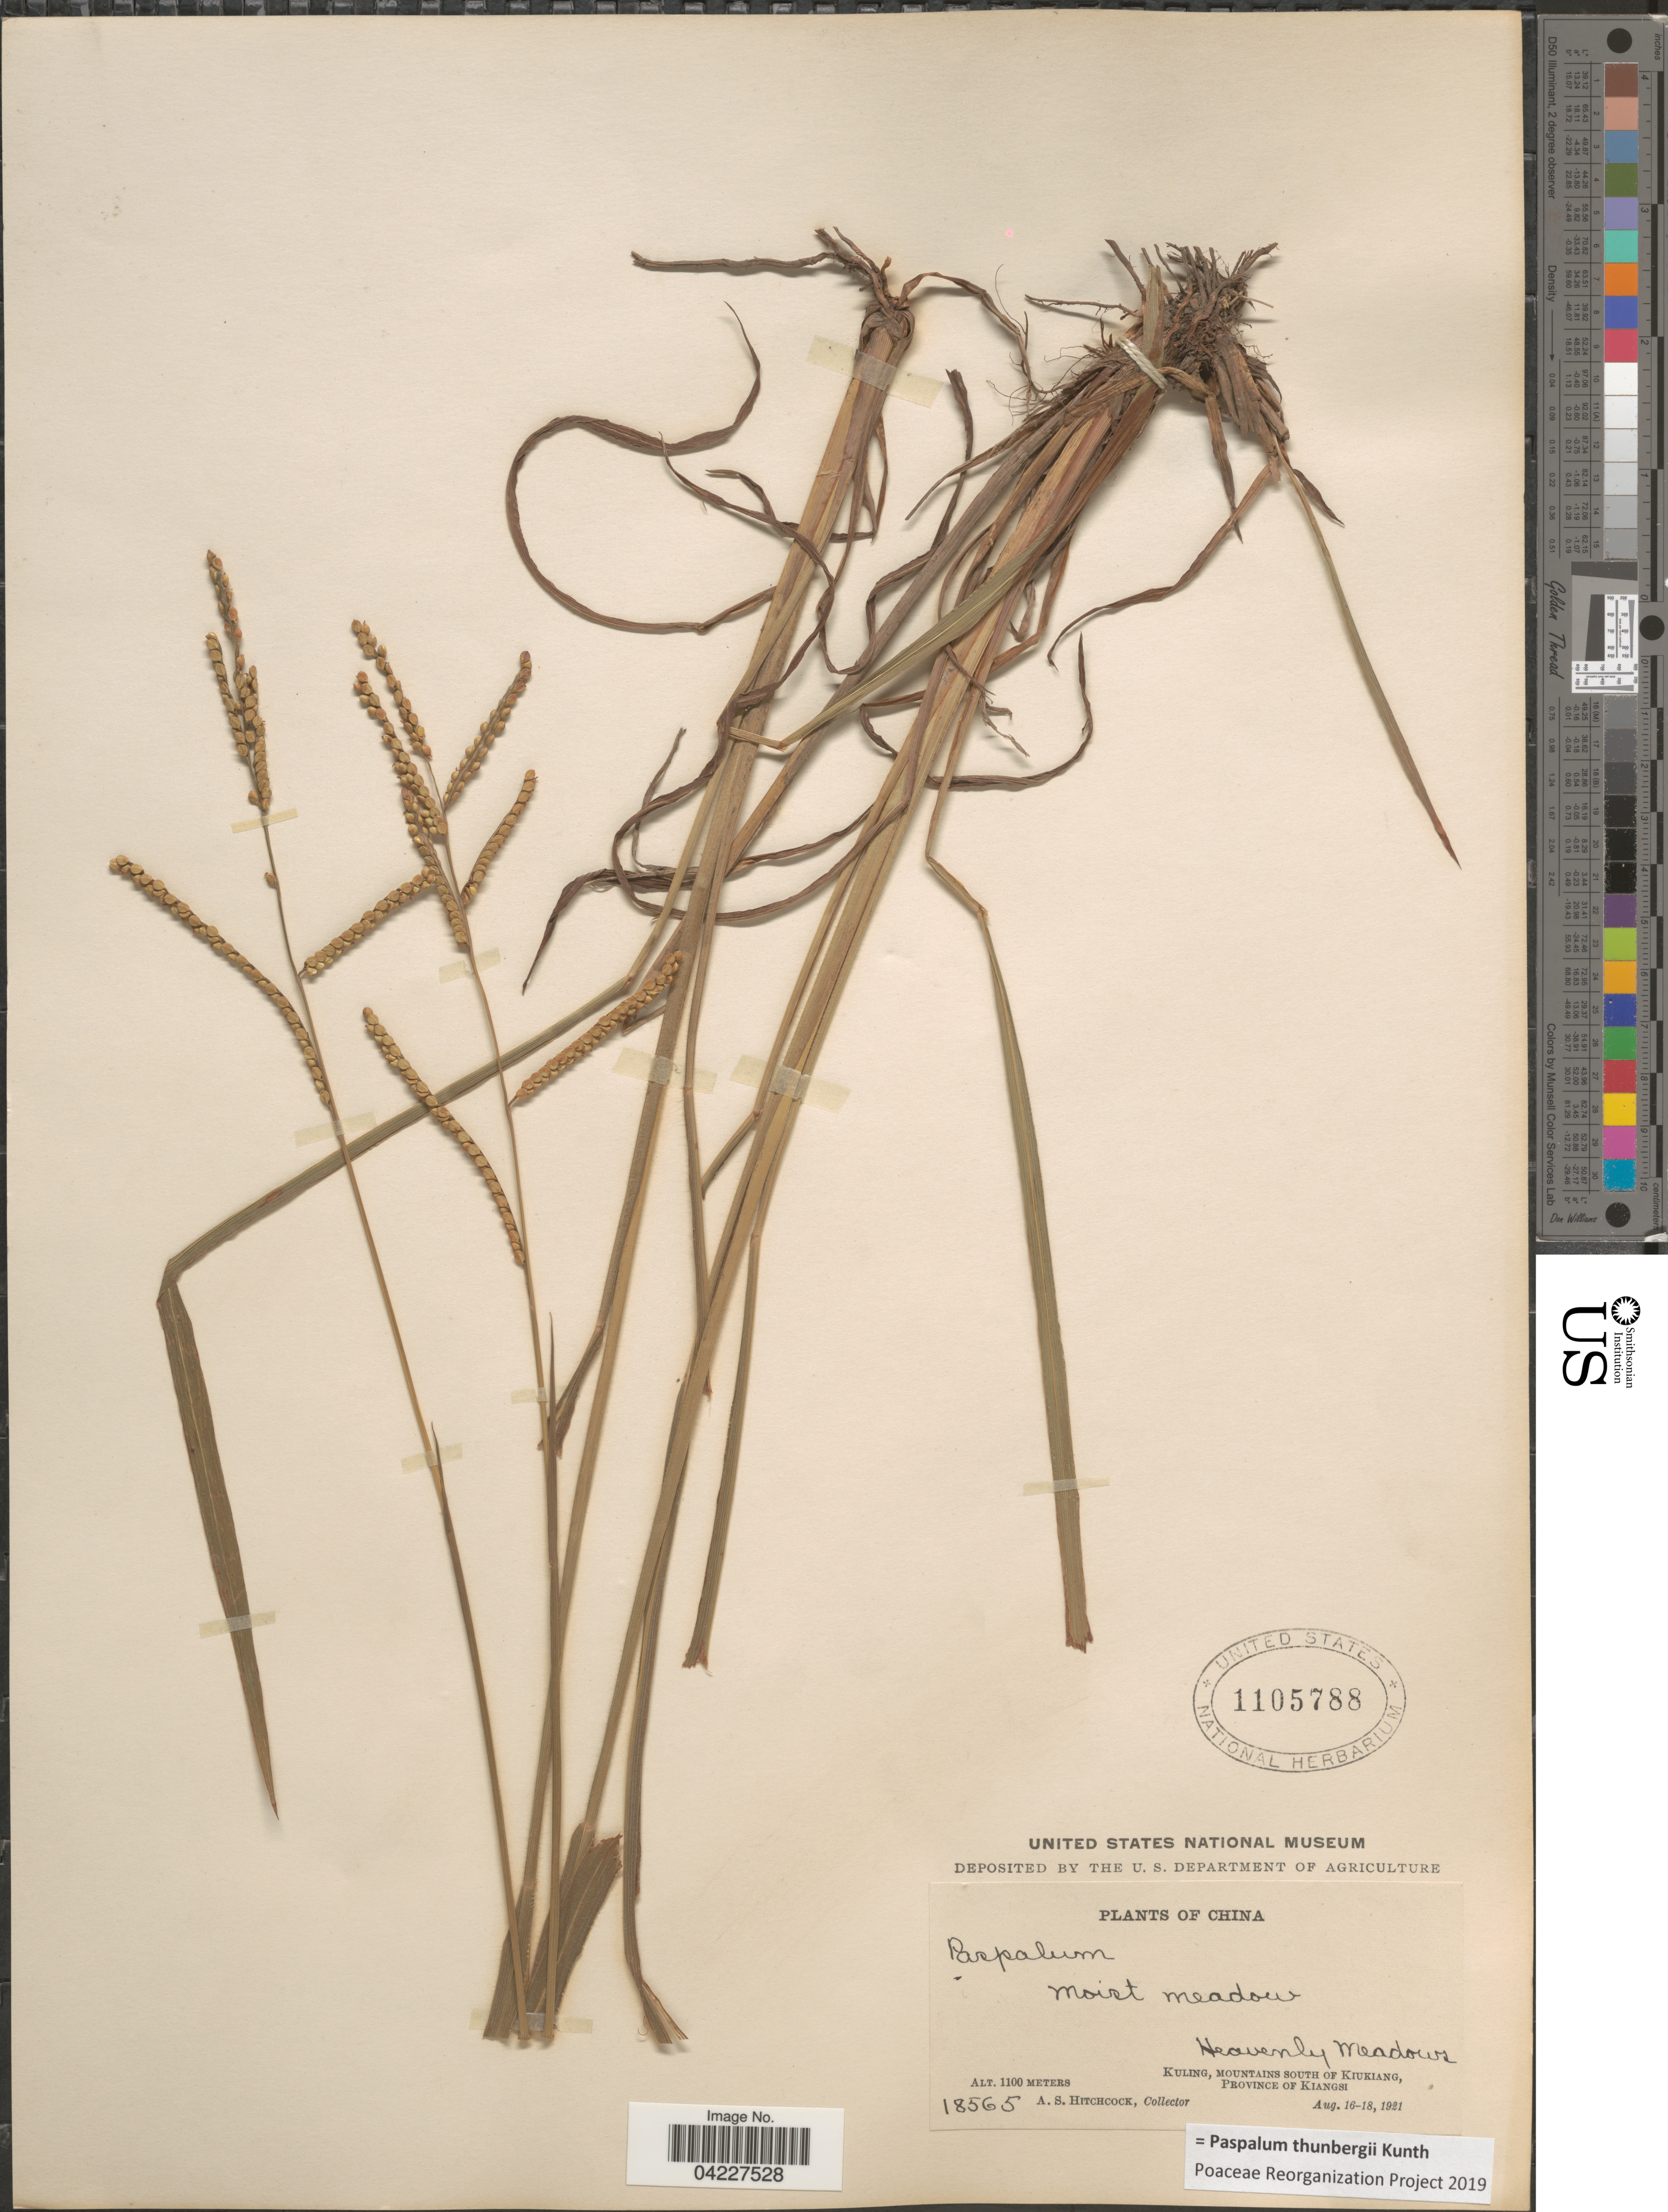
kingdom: Plantae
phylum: Tracheophyta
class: Liliopsida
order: Poales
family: Poaceae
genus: Paspalum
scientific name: Paspalum thunbergii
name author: Kunth ex Steud.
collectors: A. S. Hitchcock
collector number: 18565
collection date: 1921-08-16/1921-08-18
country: China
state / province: Jiangxi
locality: Heavenly Meadows. Kuling, Mountains South of Kiukiang, Province of Kiangsi.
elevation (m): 1100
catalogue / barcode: US 1105788